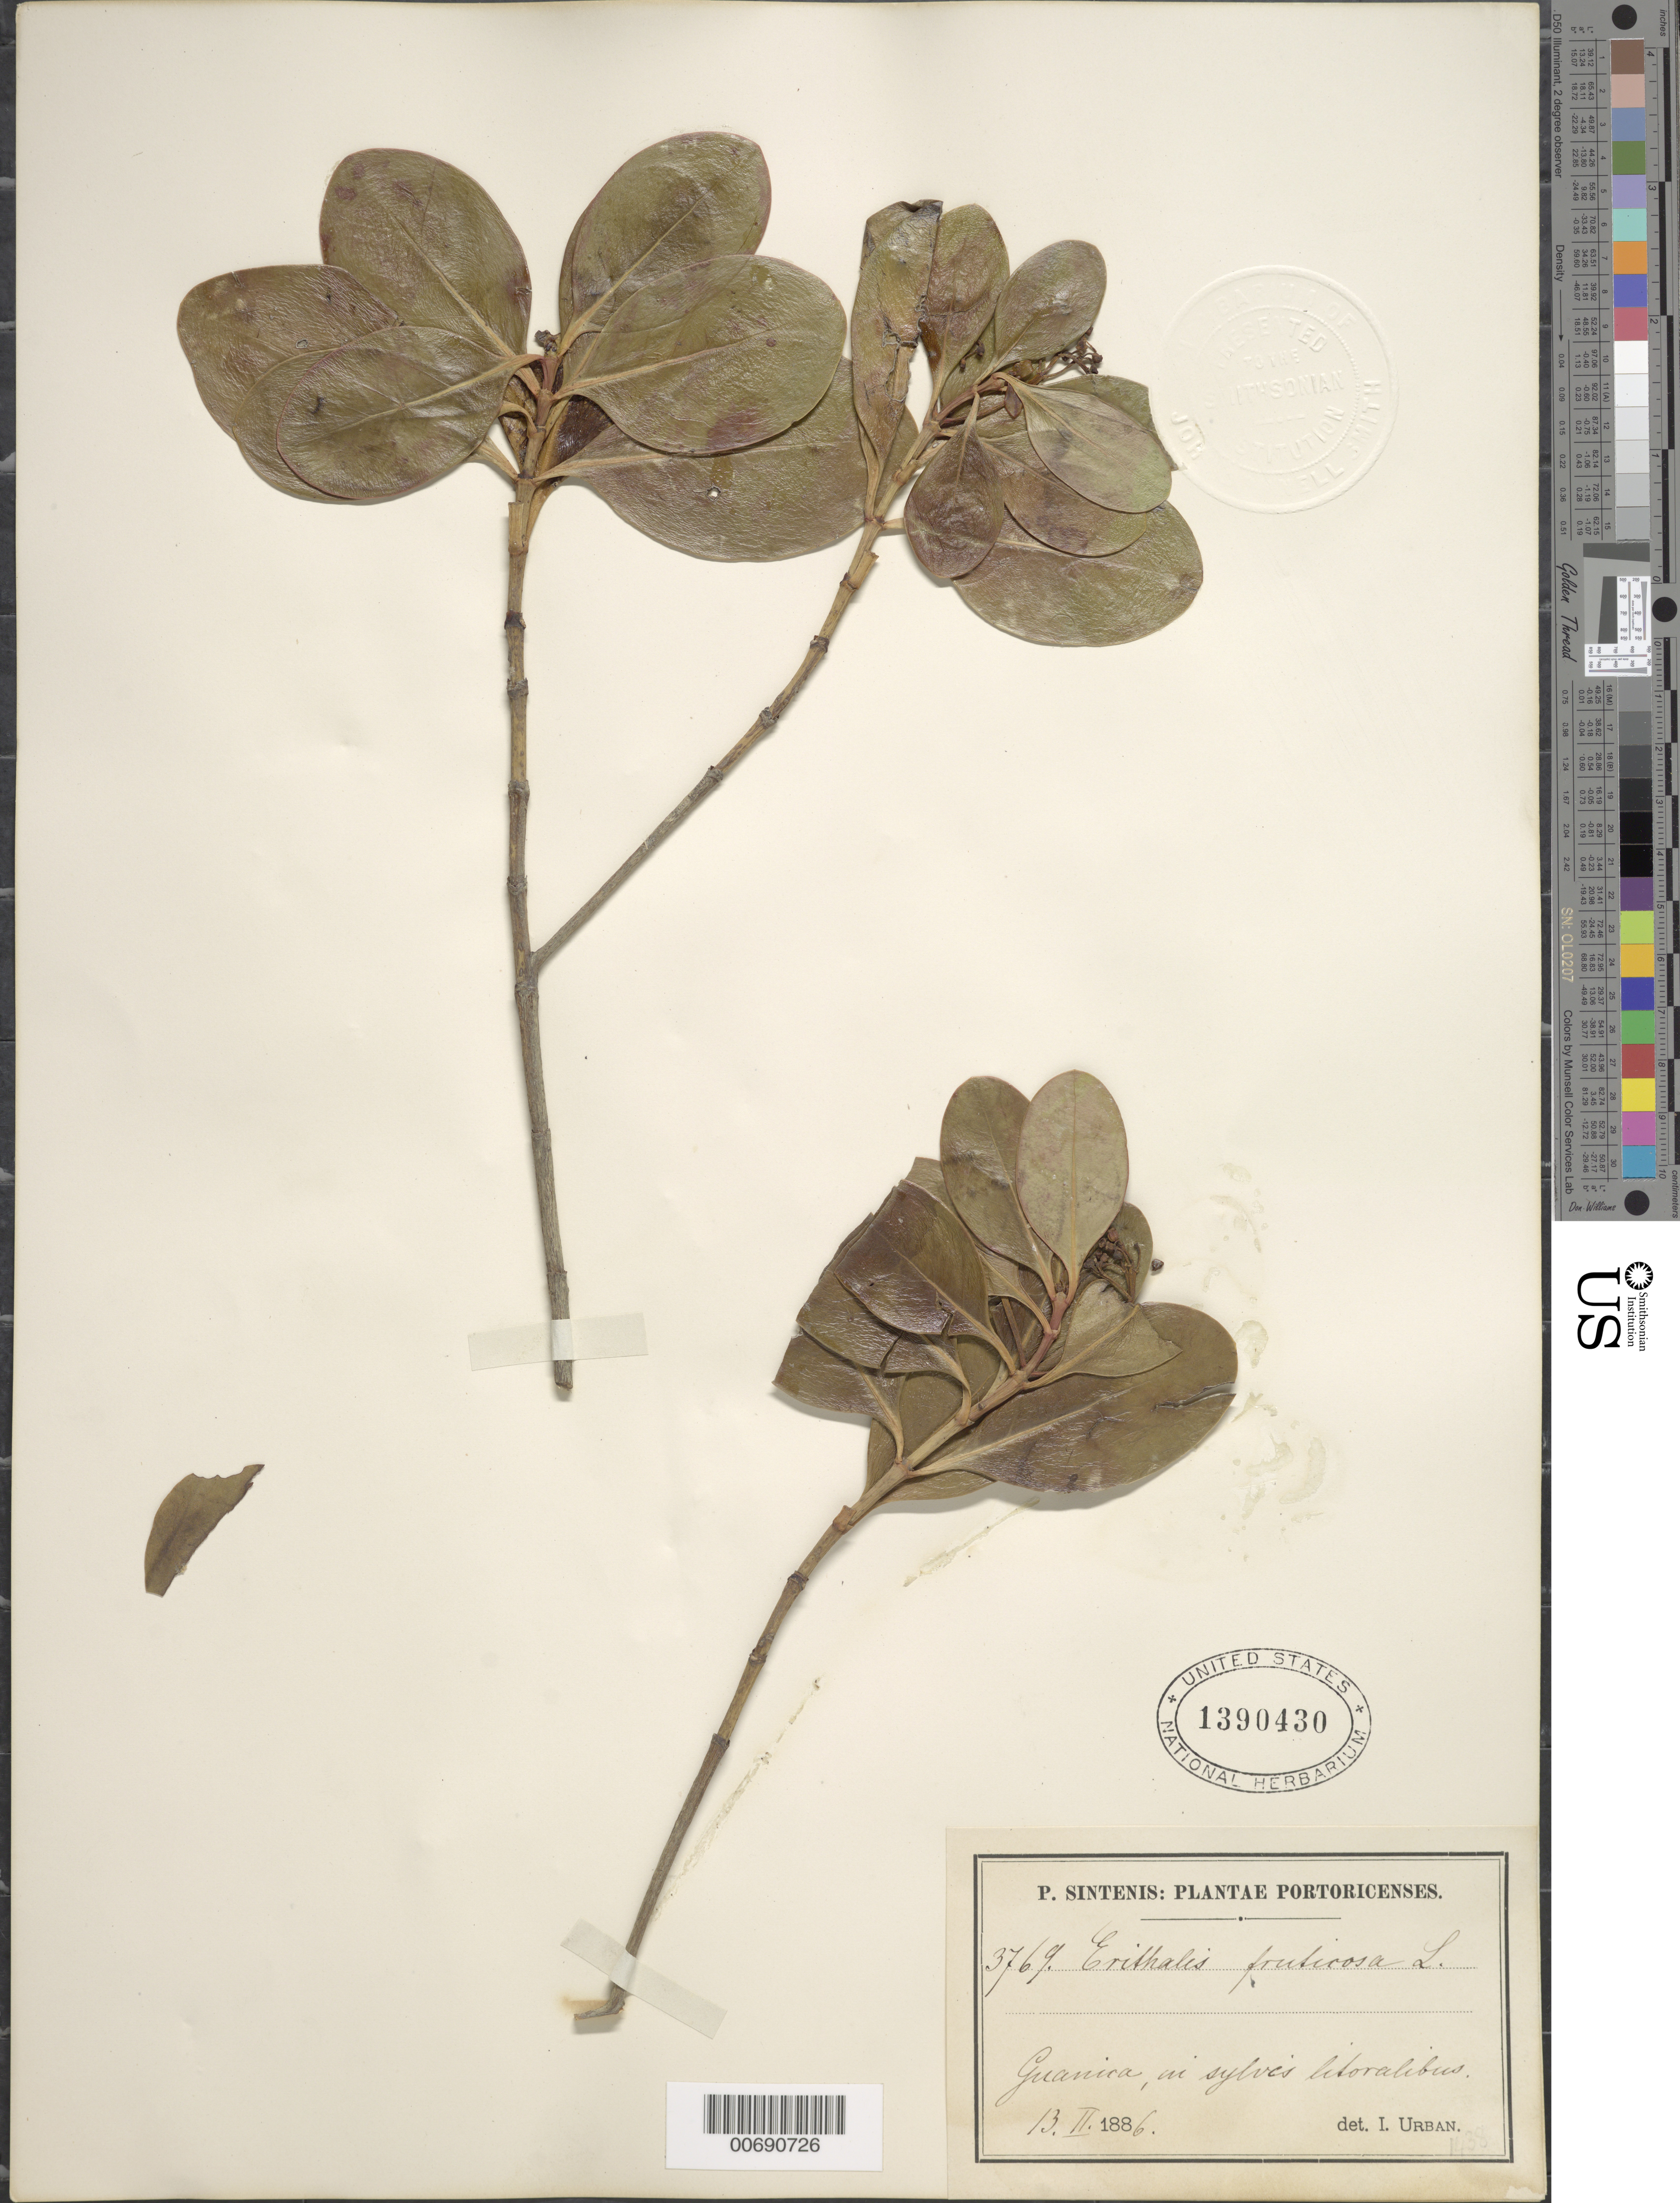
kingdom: Plantae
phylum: Tracheophyta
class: Magnoliopsida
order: Gentianales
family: Rubiaceae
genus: Erithalis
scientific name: Erithalis fruticosa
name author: L.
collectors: P. Sintenis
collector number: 3769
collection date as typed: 13 Feb 1886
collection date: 1886-02-13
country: Puerto Rico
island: Greater Antilles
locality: Guanica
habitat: in sylvis litoralibus.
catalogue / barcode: US 1390430